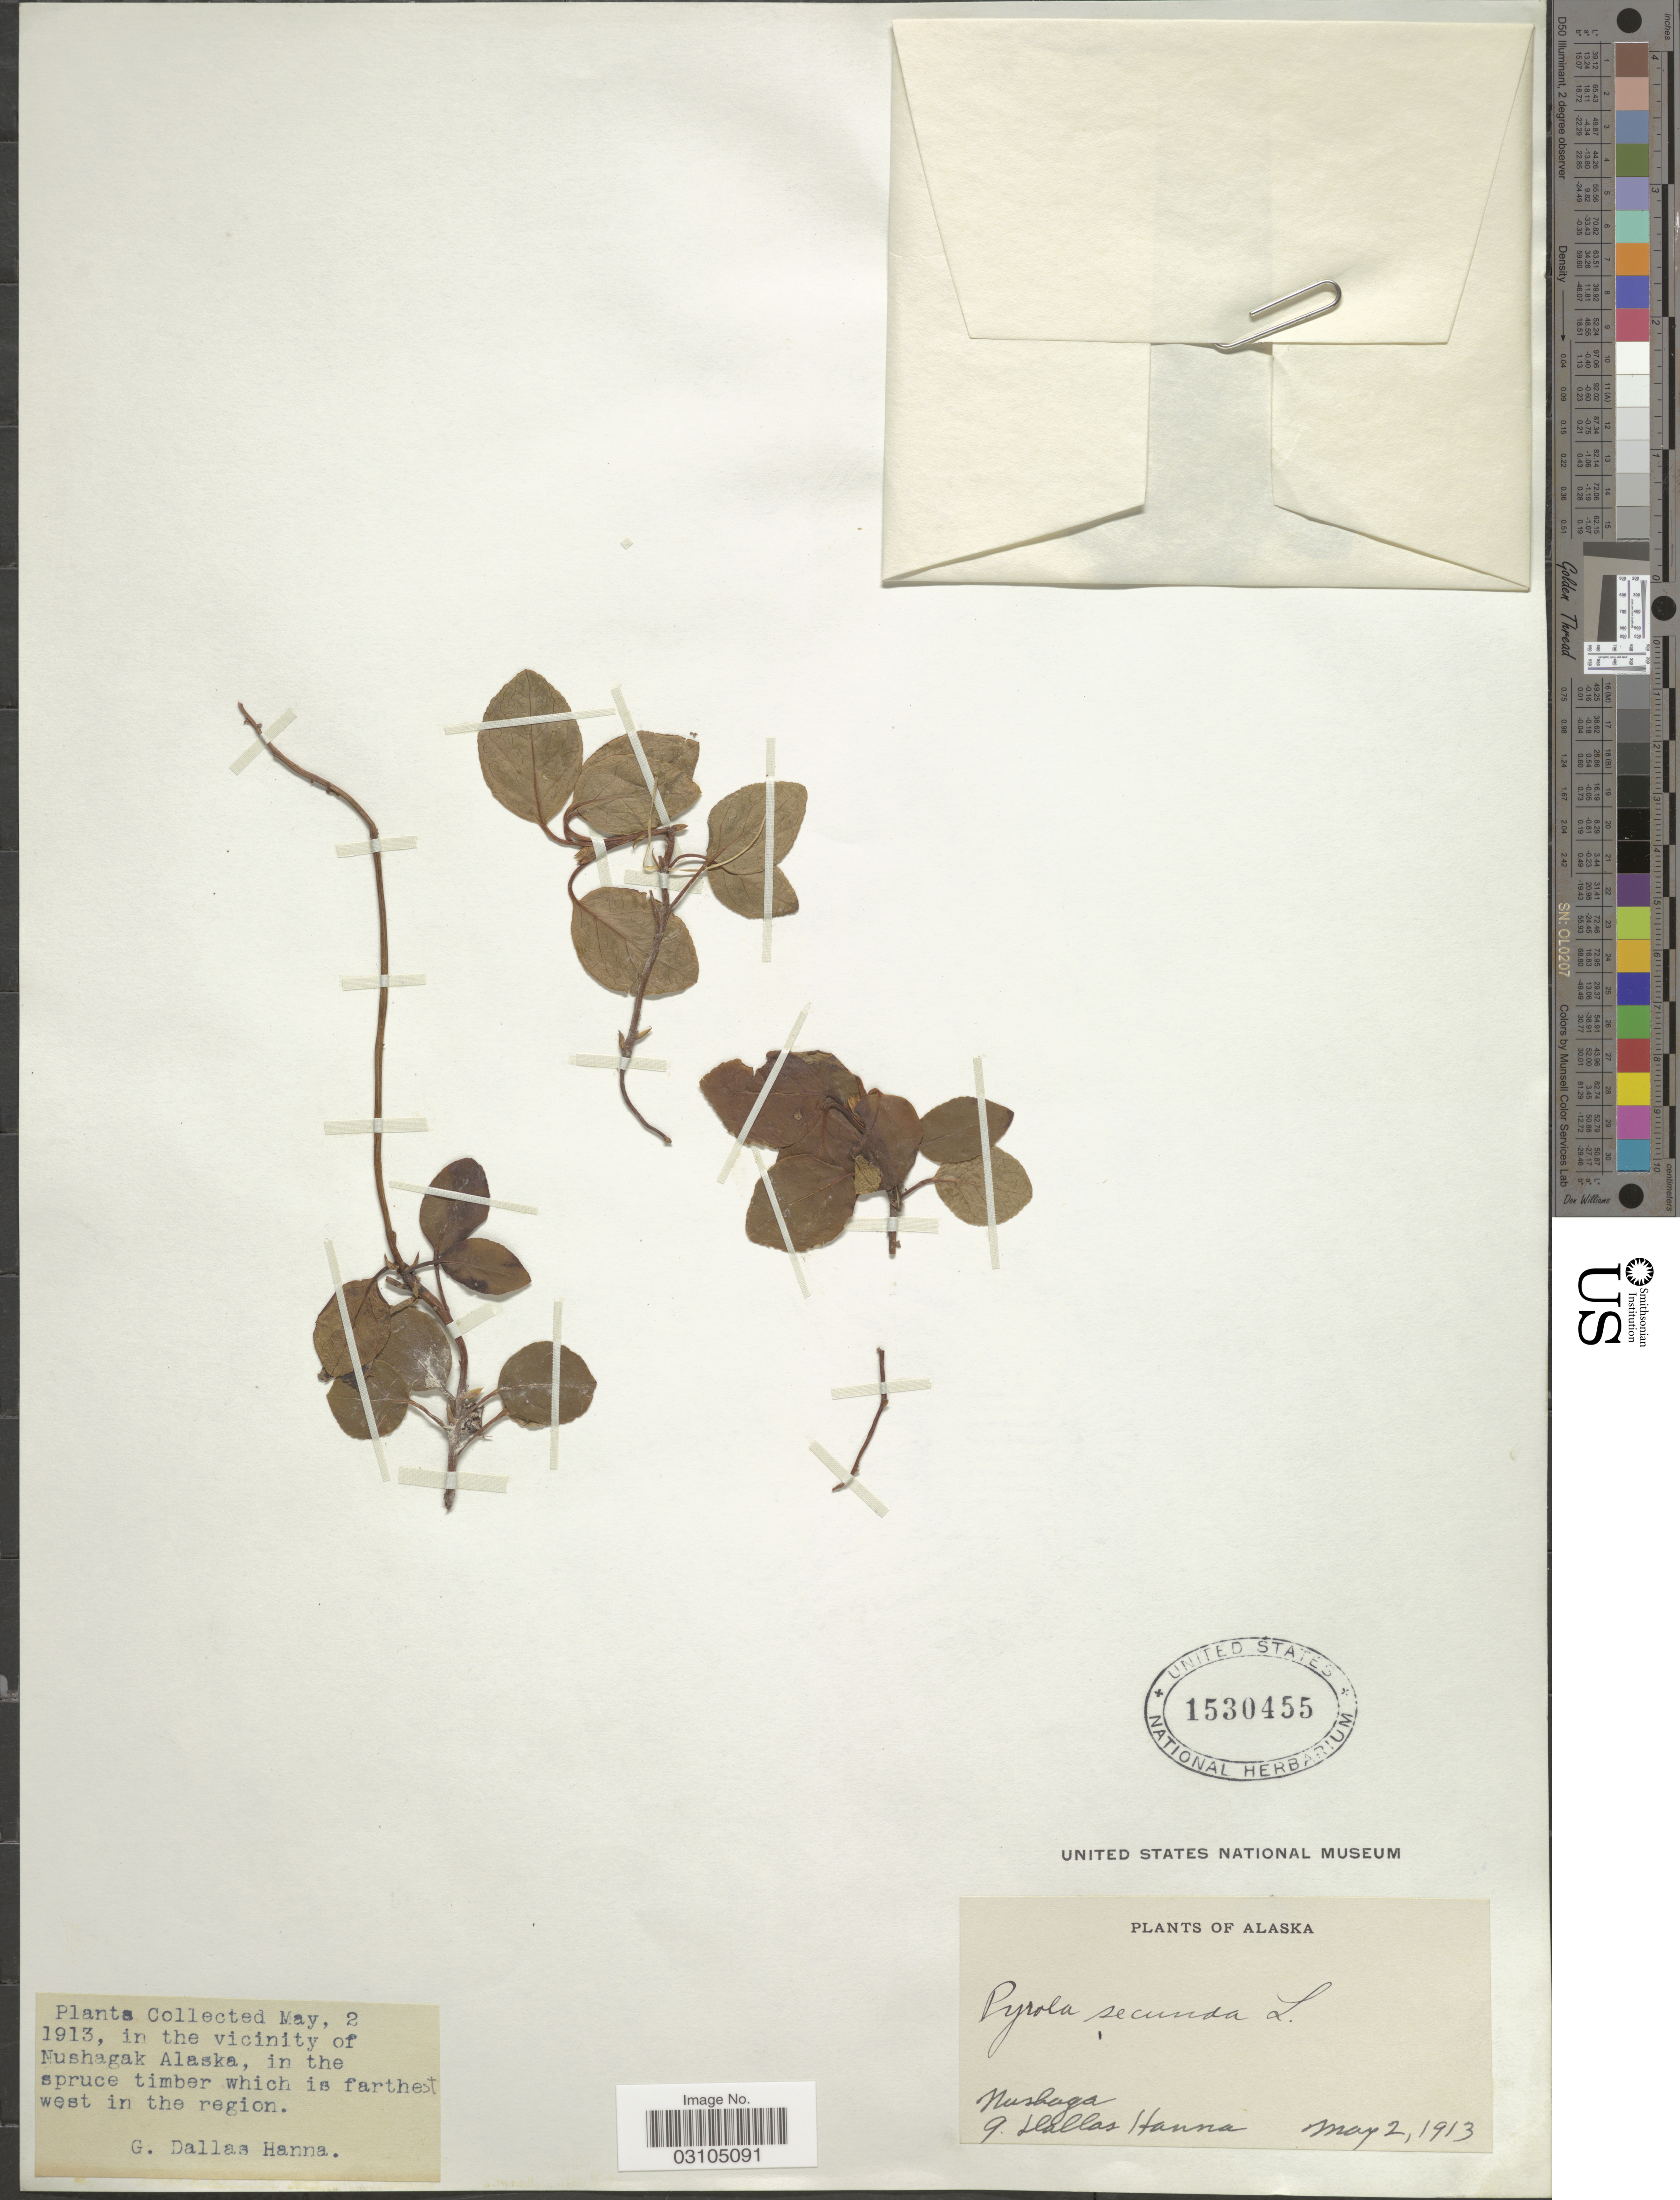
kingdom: Plantae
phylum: Tracheophyta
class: Magnoliopsida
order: Ericales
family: Ericaceae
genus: Orthilia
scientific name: Orthilia secunda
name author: (L.) House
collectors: Dallas Hanna, G.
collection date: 1913-05-02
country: United States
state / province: Alaska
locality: In the vicinity of Nushagak Alaska, in the spruce timber which is farthest west in the region.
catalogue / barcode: US 1530455